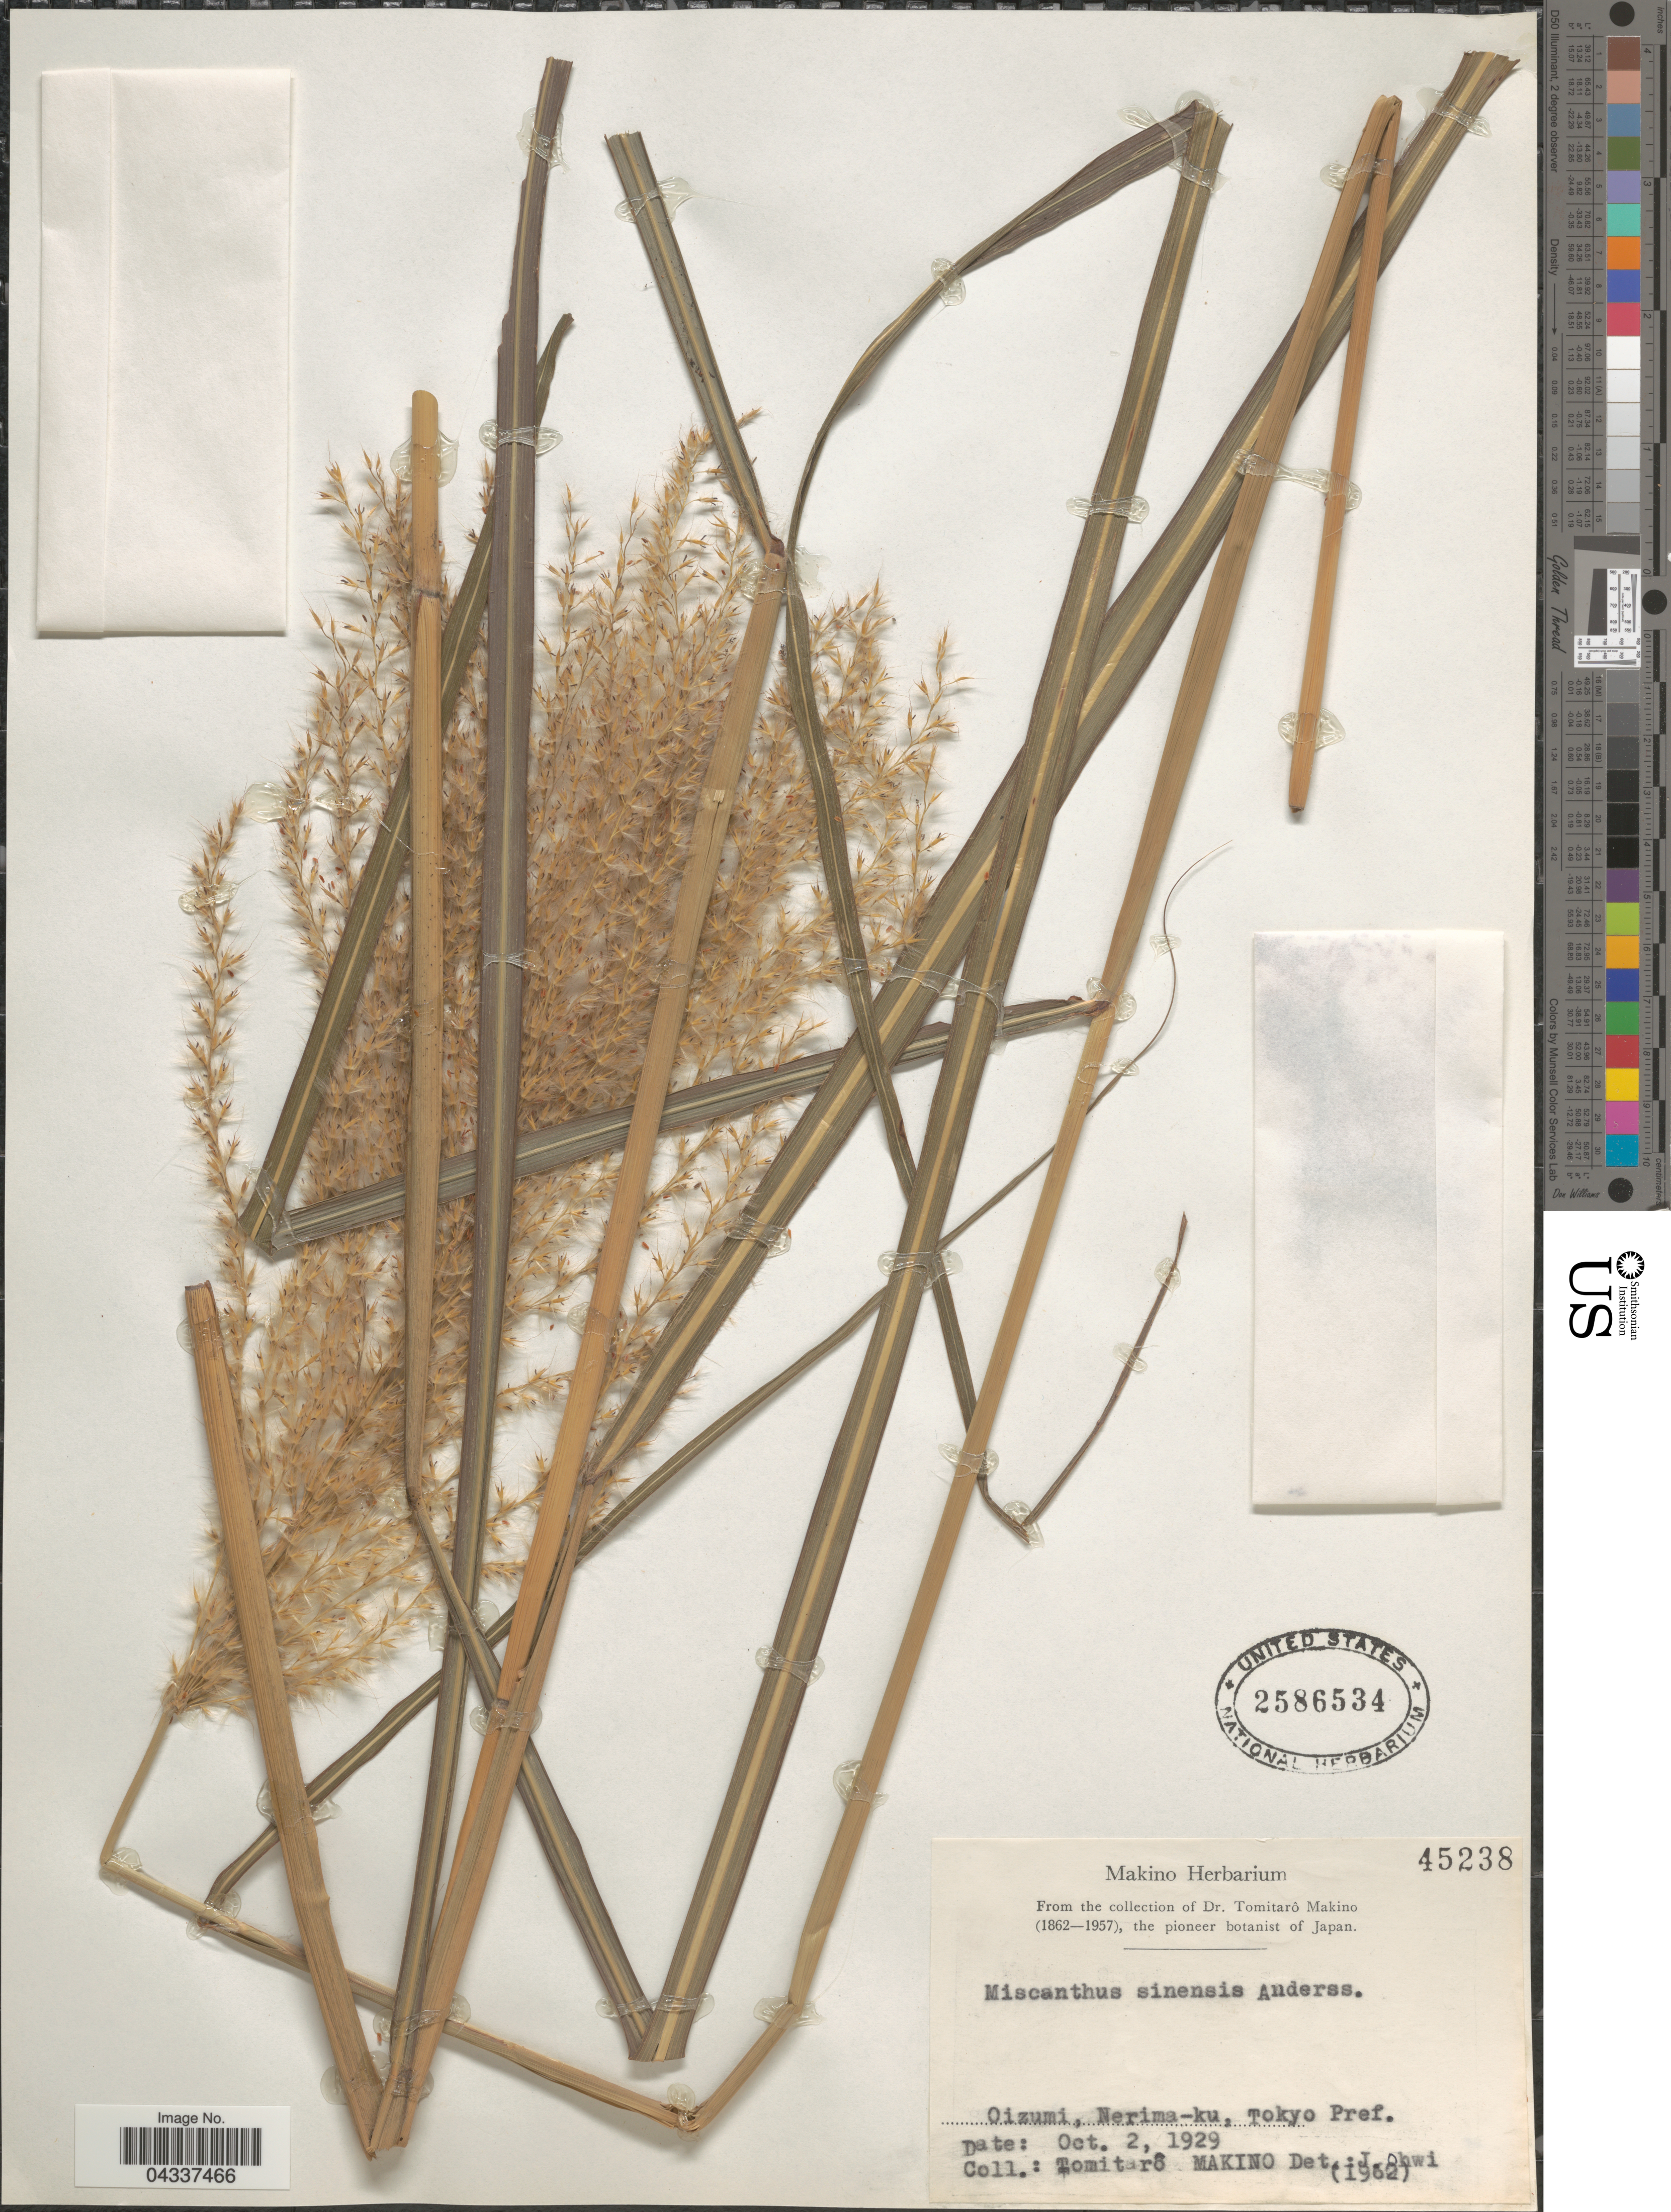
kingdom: Plantae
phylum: Tracheophyta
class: Liliopsida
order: Poales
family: Poaceae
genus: Miscanthus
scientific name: Miscanthus sinensis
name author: Andersson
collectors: T. Makino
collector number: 45238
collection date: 1929-10-02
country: Japan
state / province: Tokyo, Federal City of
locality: Oizumi, Nerima-ku, Tokyo Pref.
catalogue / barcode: US 2586534